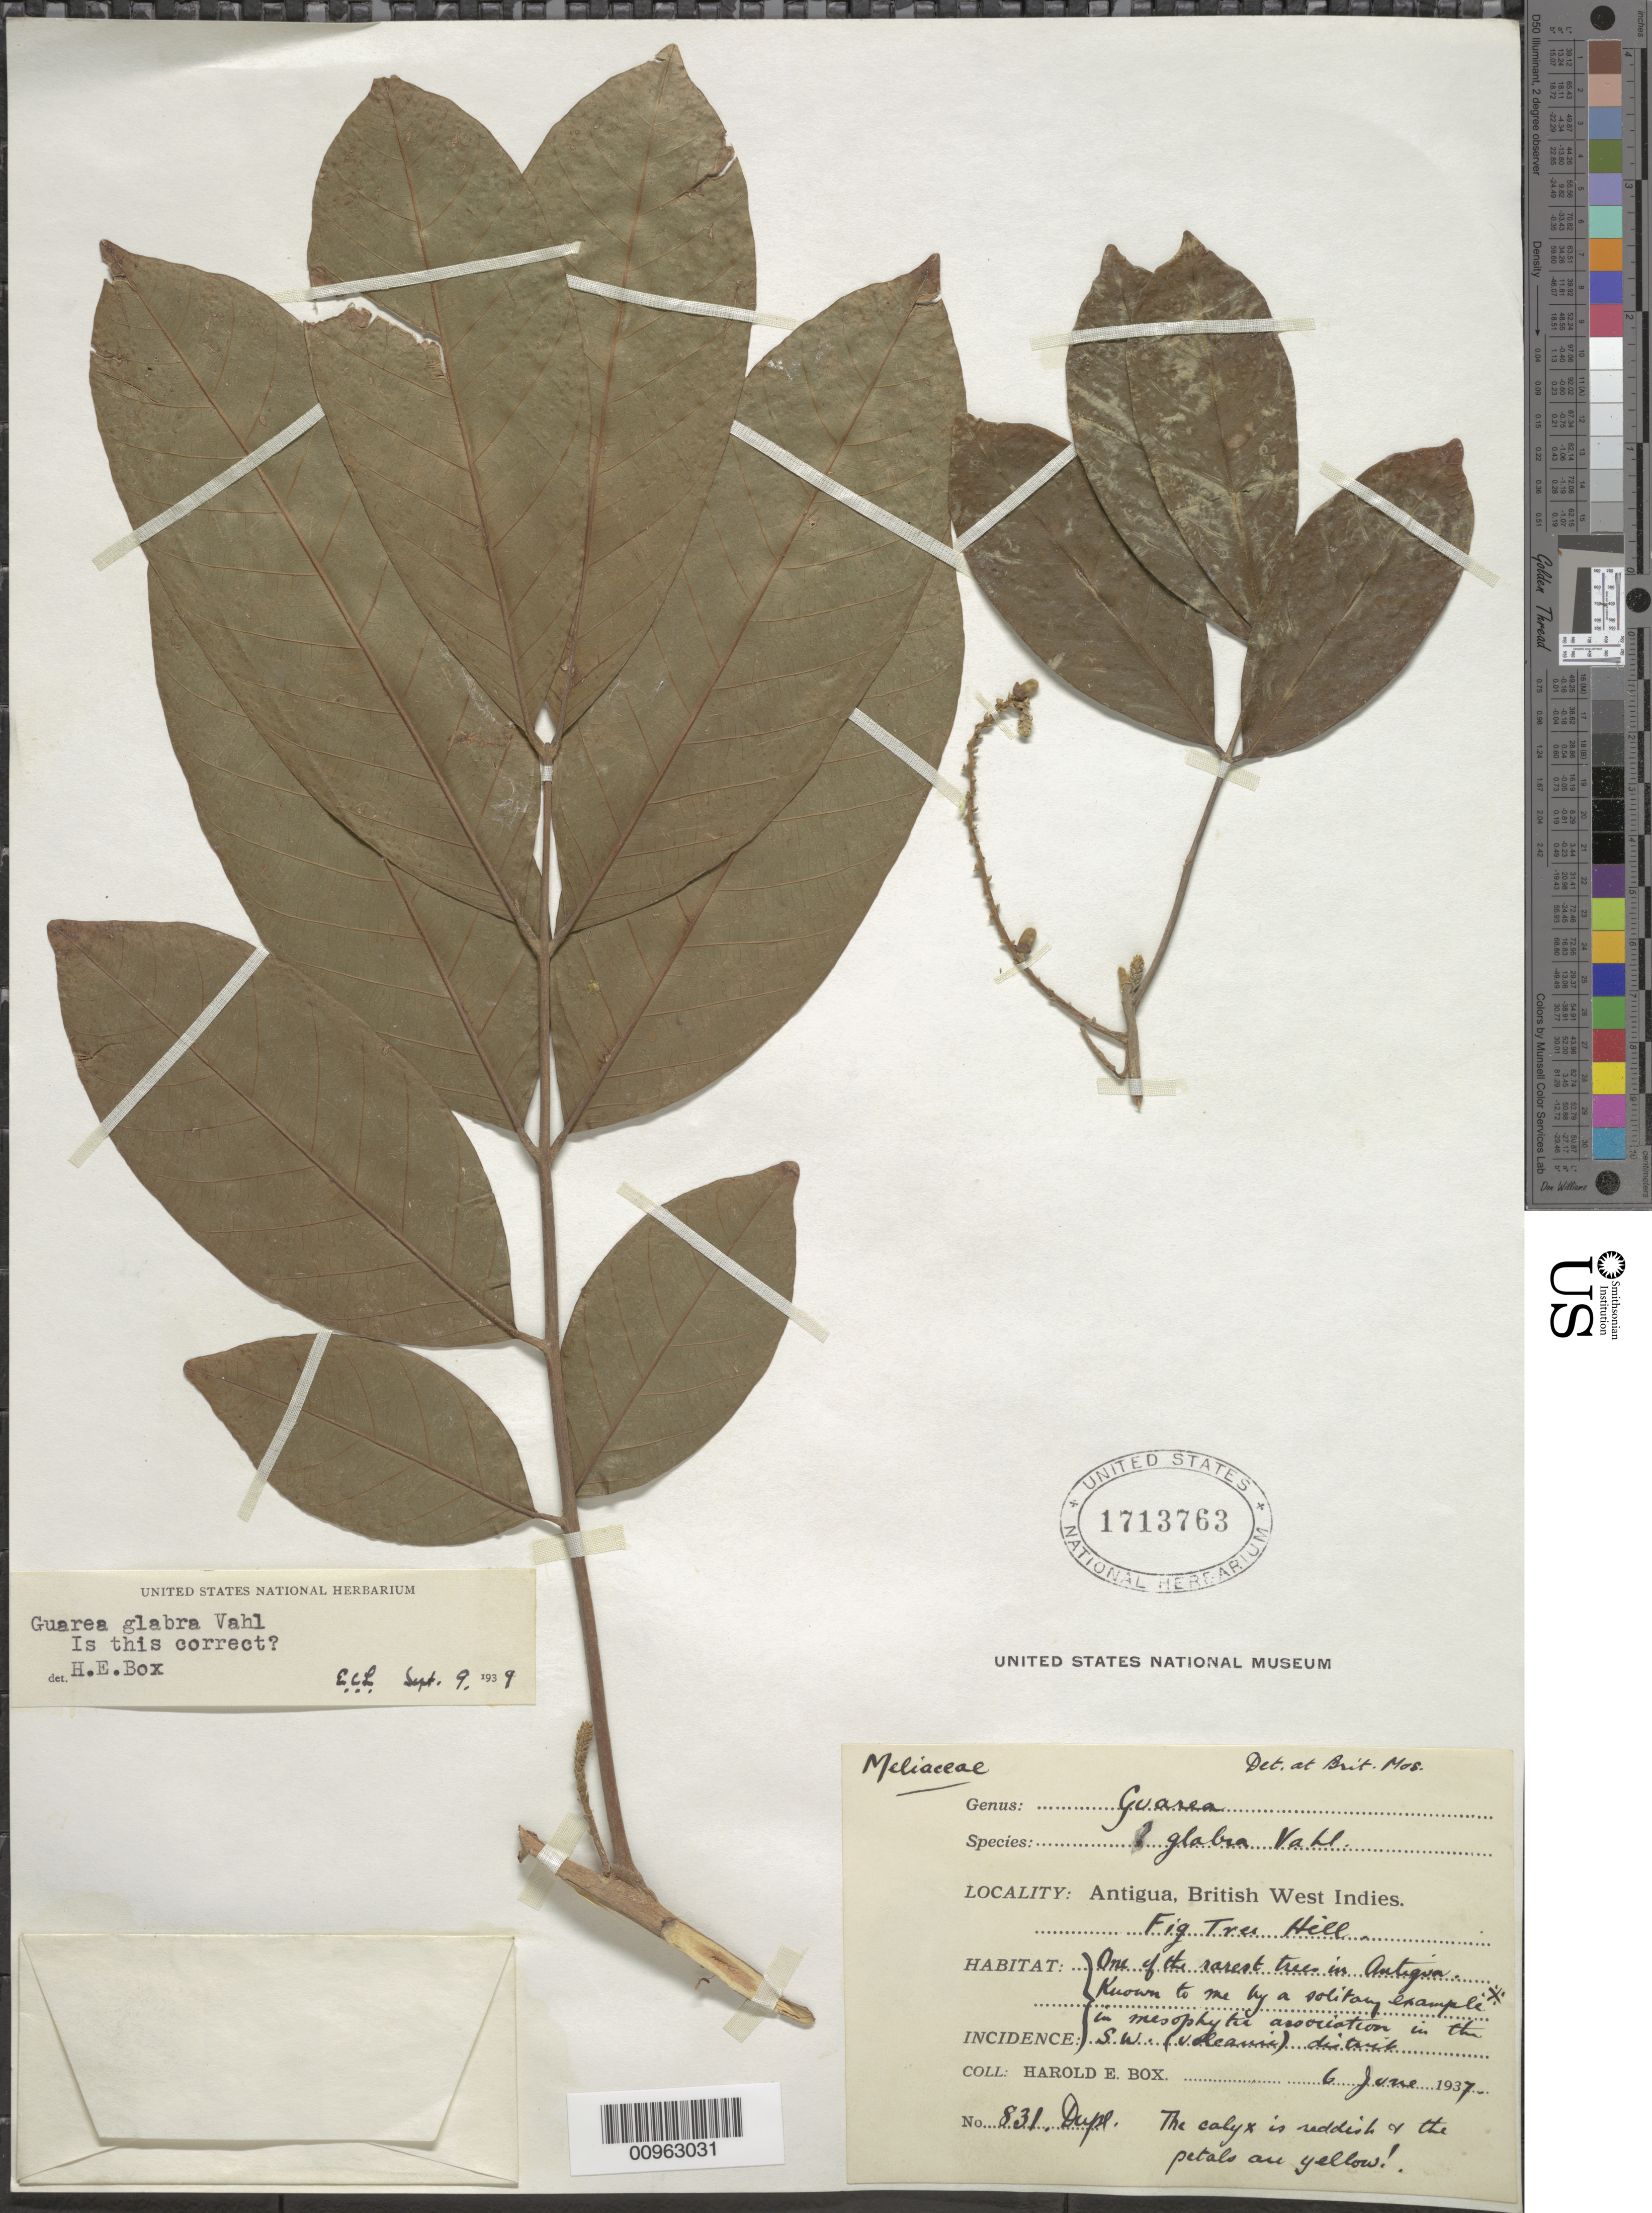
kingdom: Plantae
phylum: Tracheophyta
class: Magnoliopsida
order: Sapindales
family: Meliaceae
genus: Guarea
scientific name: Guarea glabra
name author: Vahl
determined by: Leonard, Emery C., (US)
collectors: H. E. Box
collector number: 831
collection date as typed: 06 Jun 1937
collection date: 1937-06-06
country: Antigua and Barbuda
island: Antigua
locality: Fig Tree Hill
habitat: In mesophytic association in the SW (Volcanic) district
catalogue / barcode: US 1713763